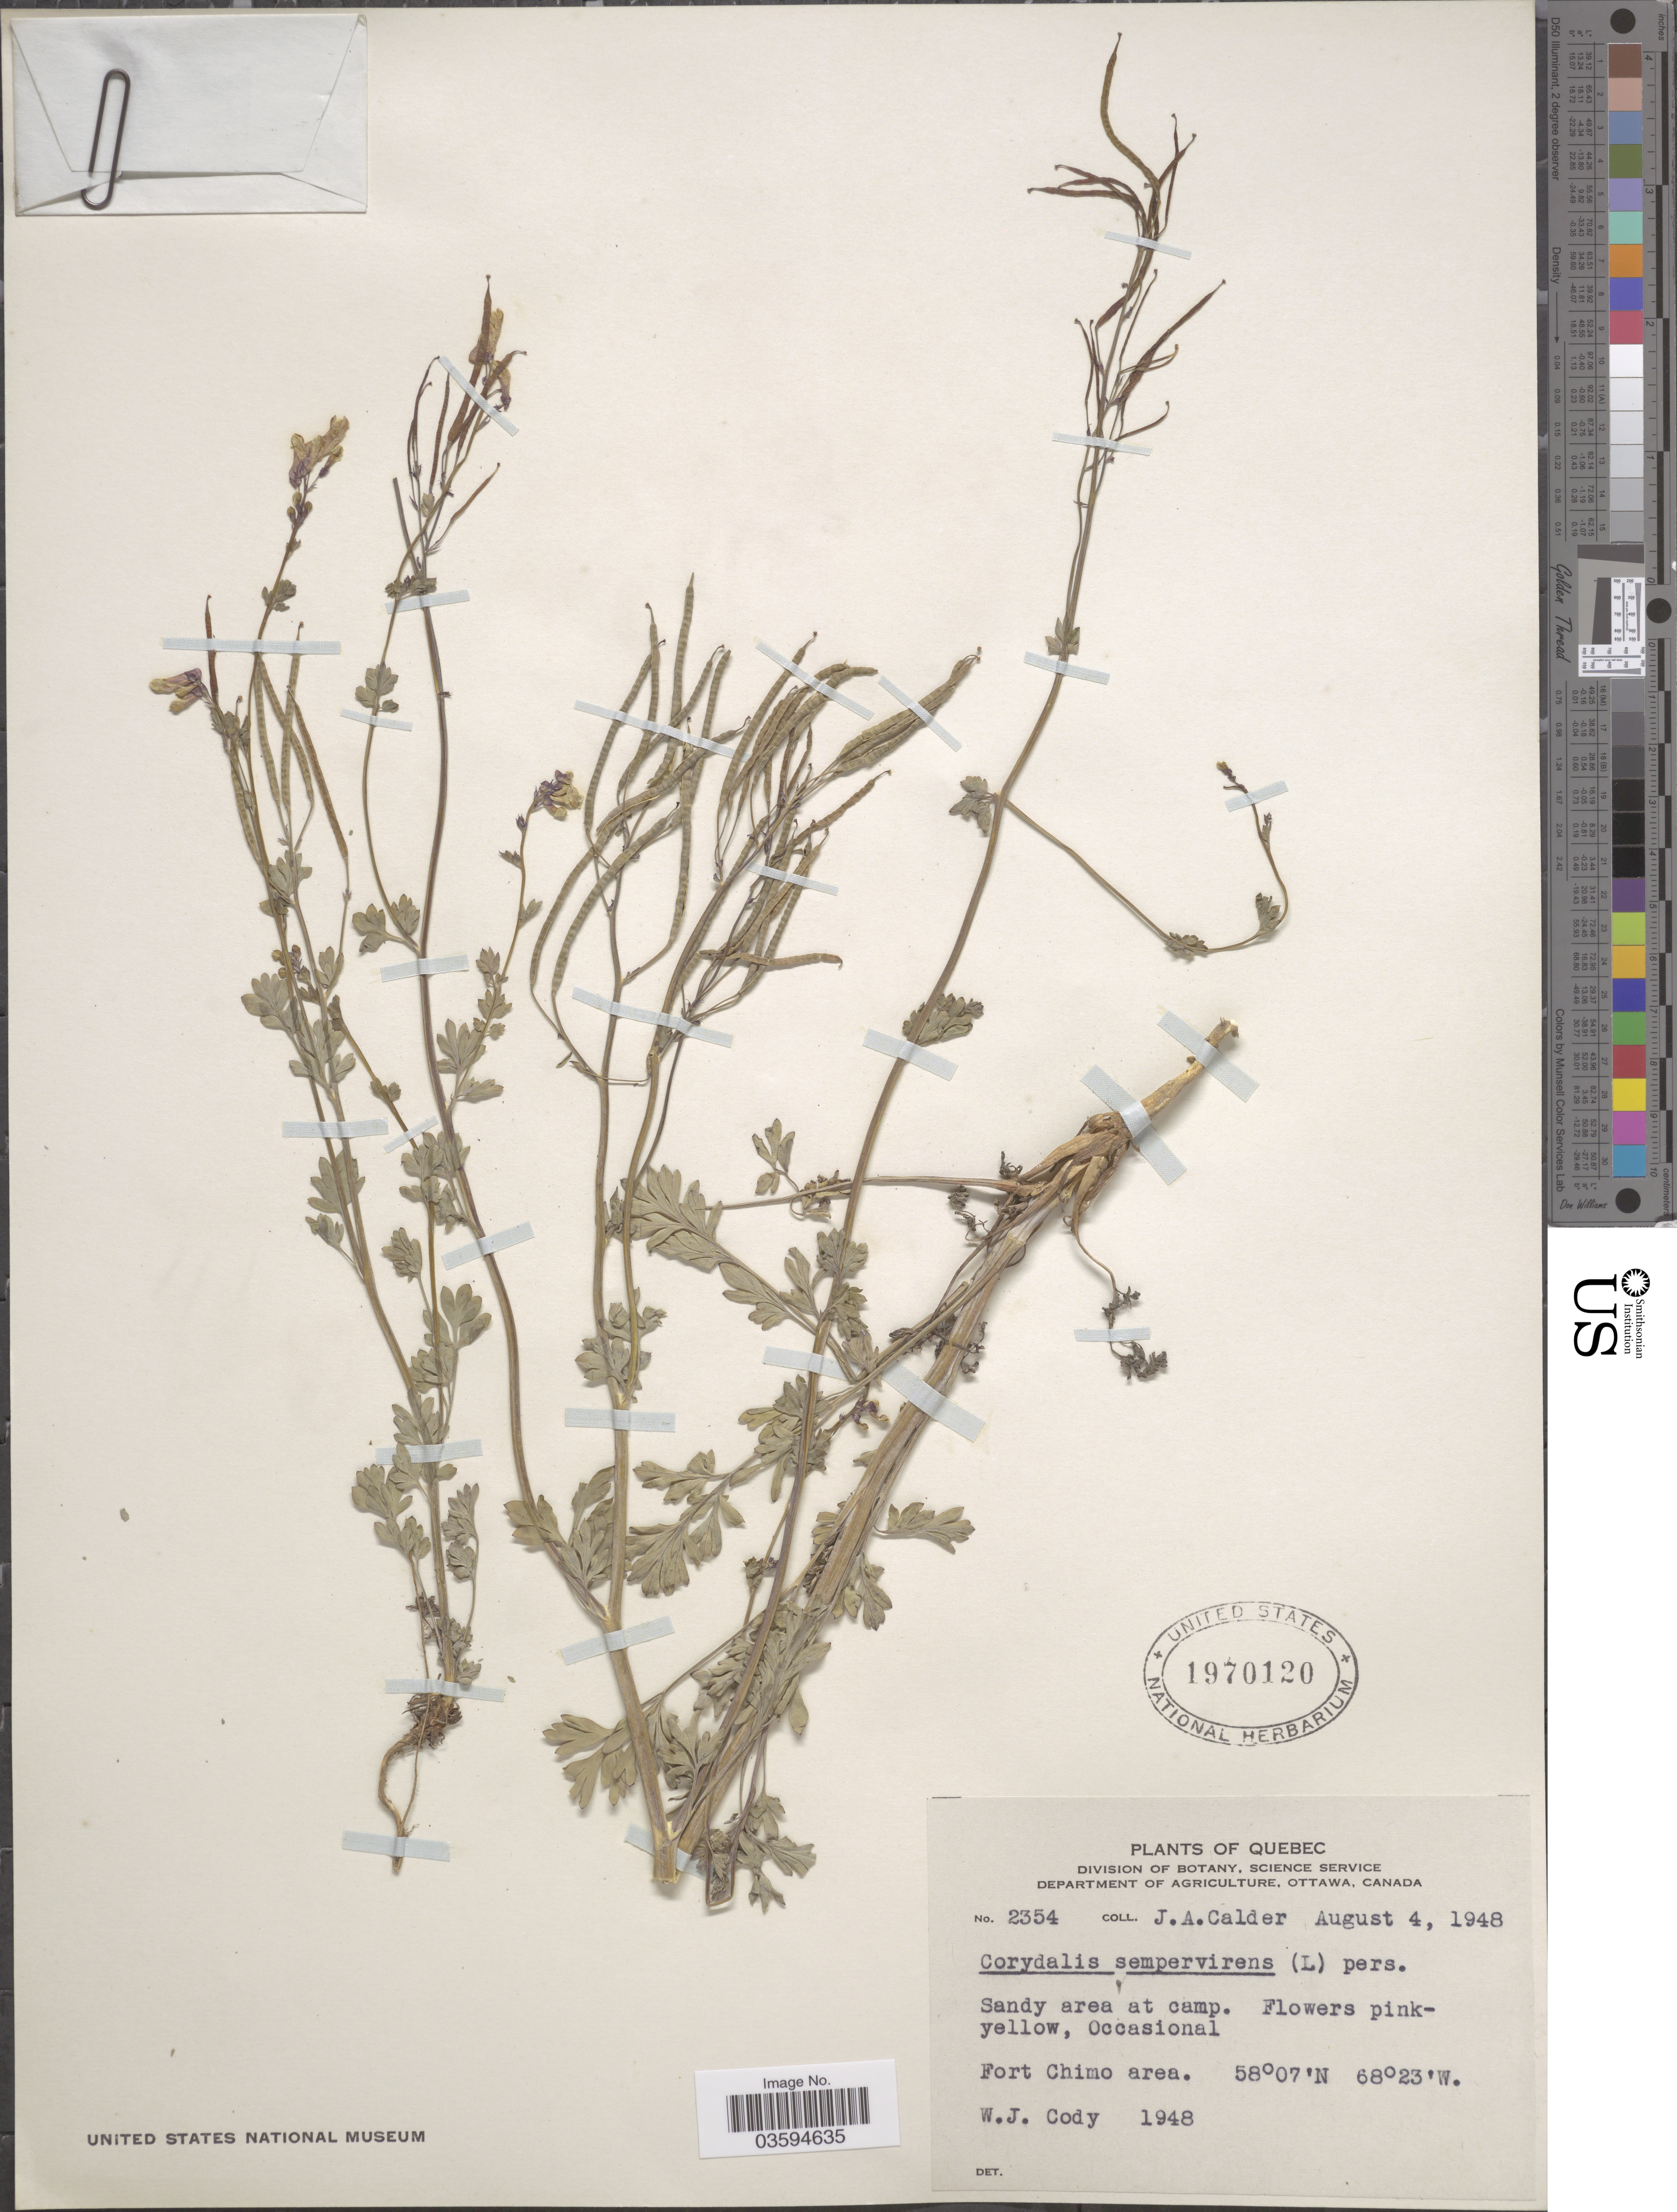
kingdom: Plantae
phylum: Tracheophyta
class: Magnoliopsida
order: Ranunculales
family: Papaveraceae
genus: Capnoides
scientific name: Capnoides sempervirens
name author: (L.) Borkh.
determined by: Strong, M. T., (US), Smithsonian Institution - National Museum of Natural History (UNITED STATES)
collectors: J. A. Calder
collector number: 2354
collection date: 1948-08-04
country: Canada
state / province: Quebec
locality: Sandy area at camp. Fort Chimo area.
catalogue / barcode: US 1970120